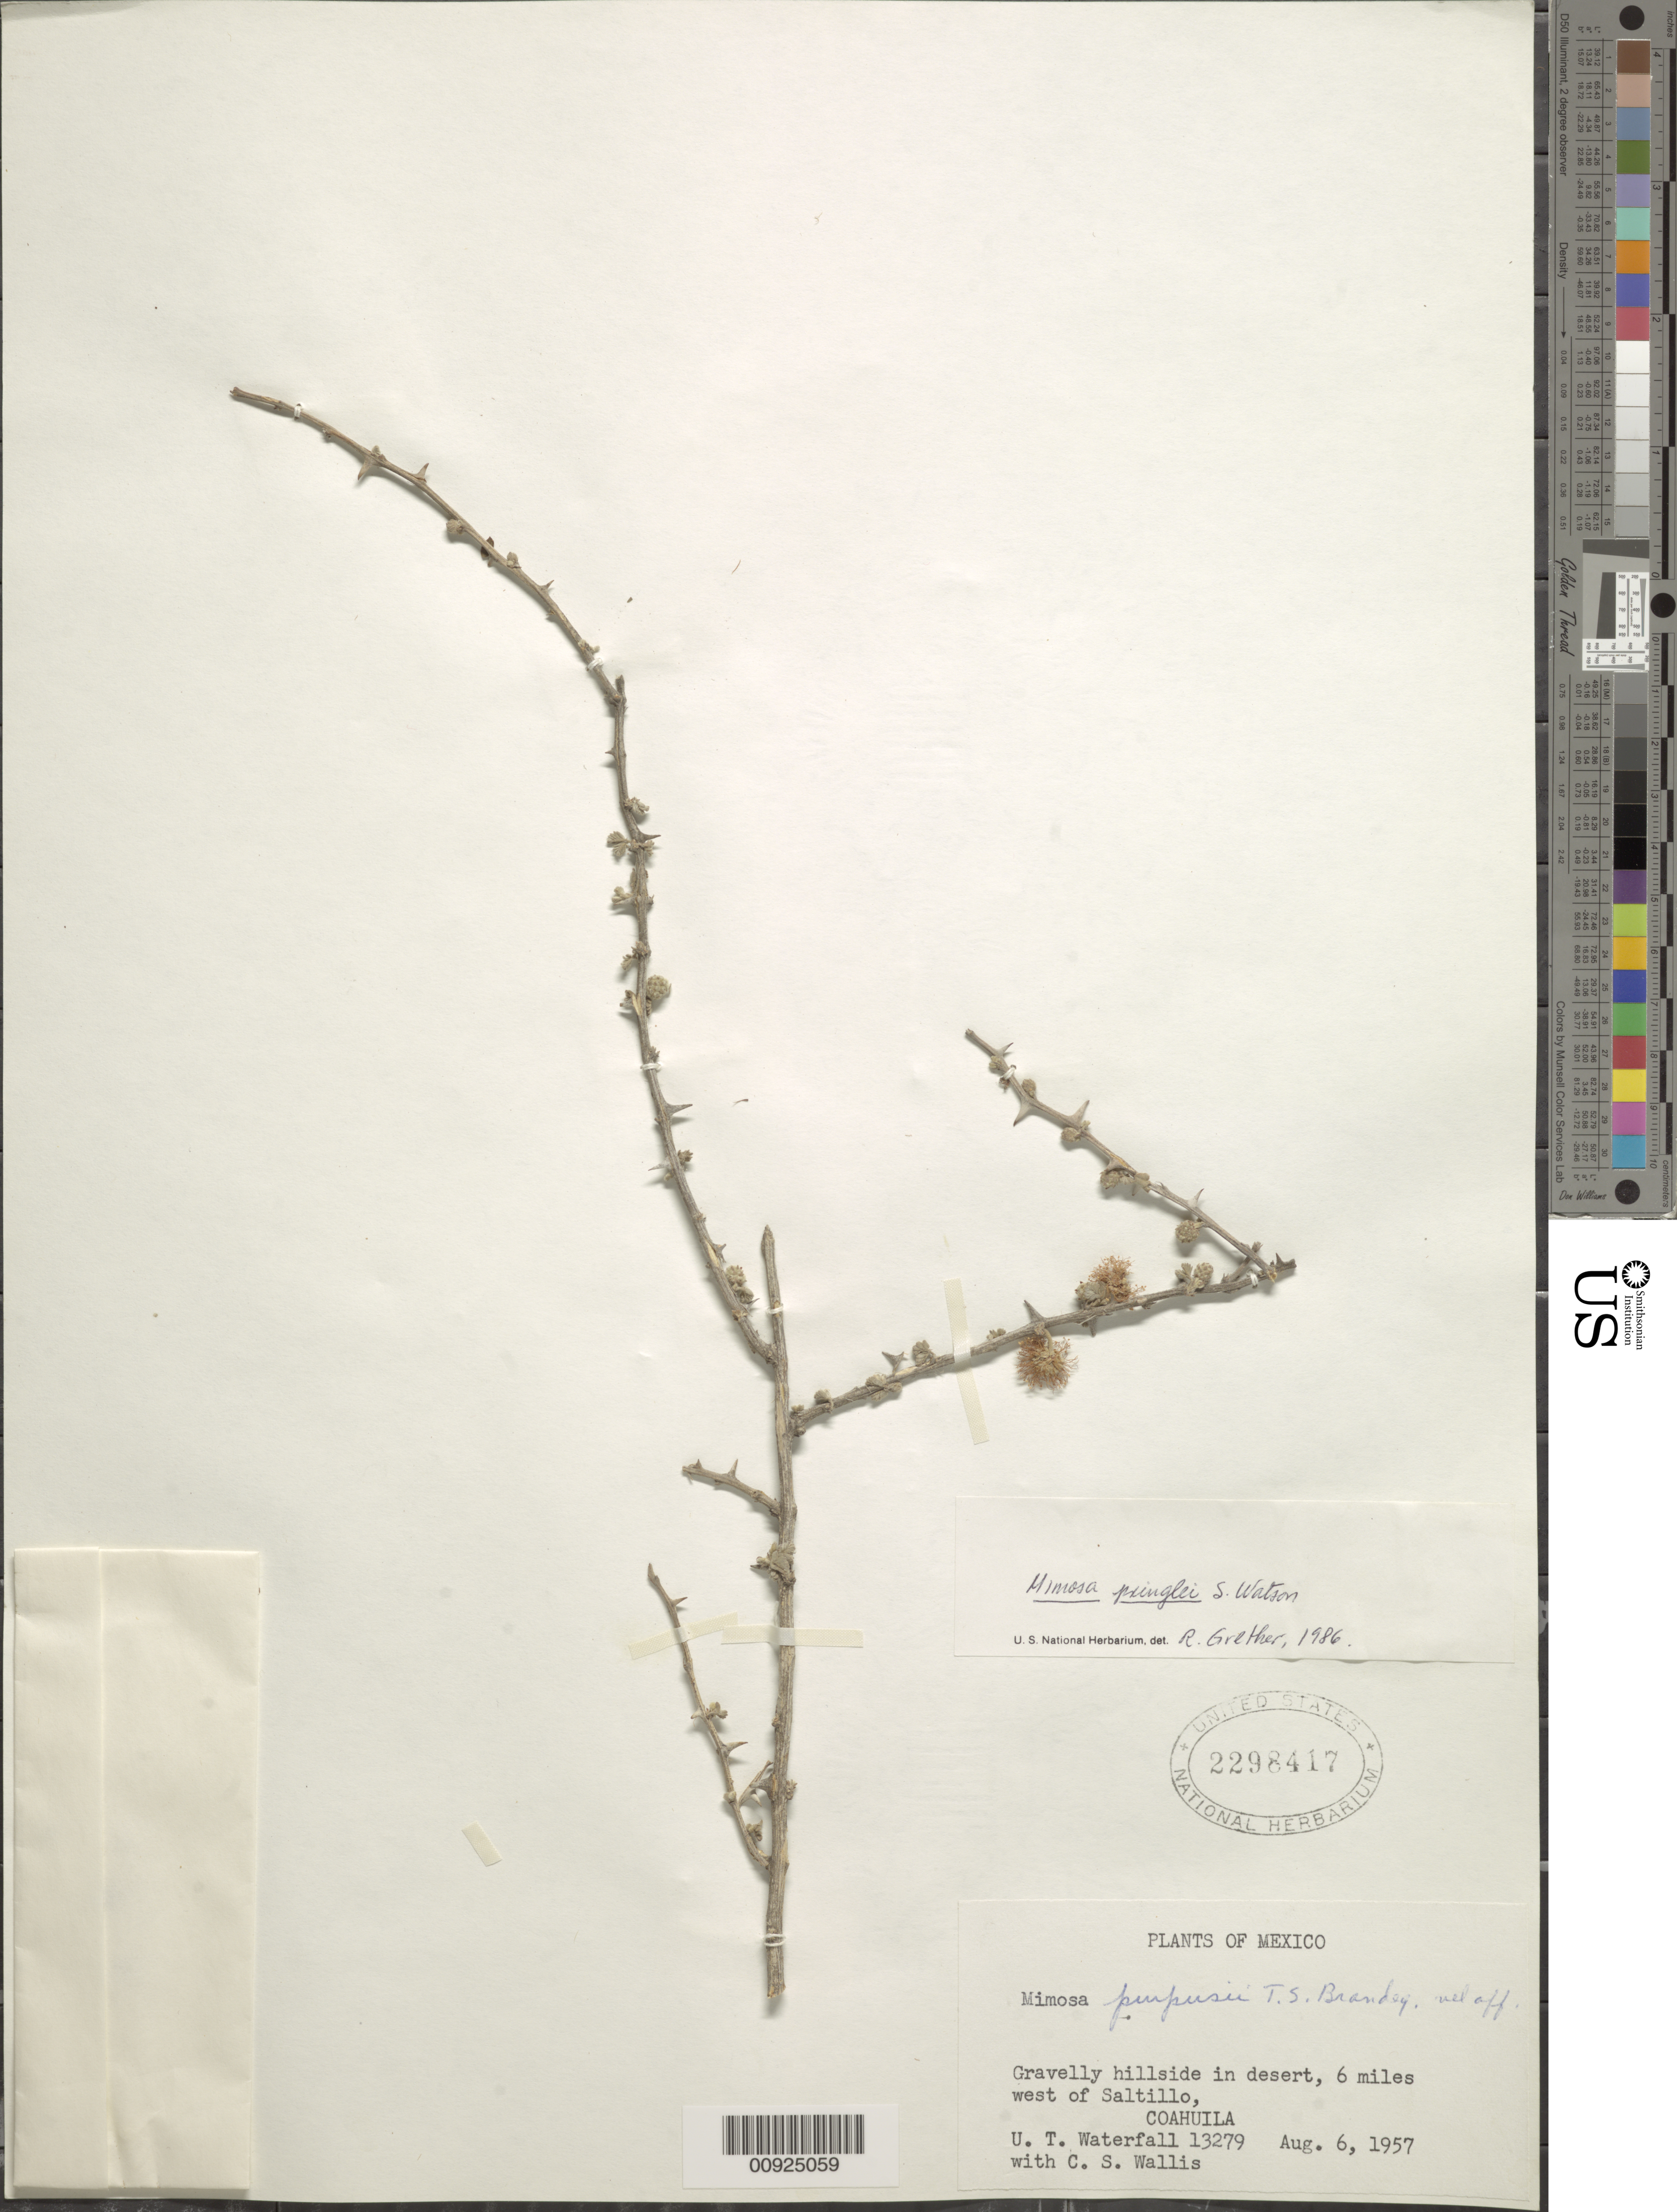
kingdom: Plantae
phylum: Tracheophyta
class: Magnoliopsida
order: Fabales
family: Fabaceae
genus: Mimosa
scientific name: Mimosa pringlei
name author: S. Watson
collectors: U. T. Waterfall & C. S. Wallis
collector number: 13279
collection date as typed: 06 Aug 1957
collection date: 1957-08-06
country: Mexico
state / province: Coahuila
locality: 6 miles west of Saltillo, Coahuila.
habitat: Gravelly hillside in desert.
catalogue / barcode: US 2298417